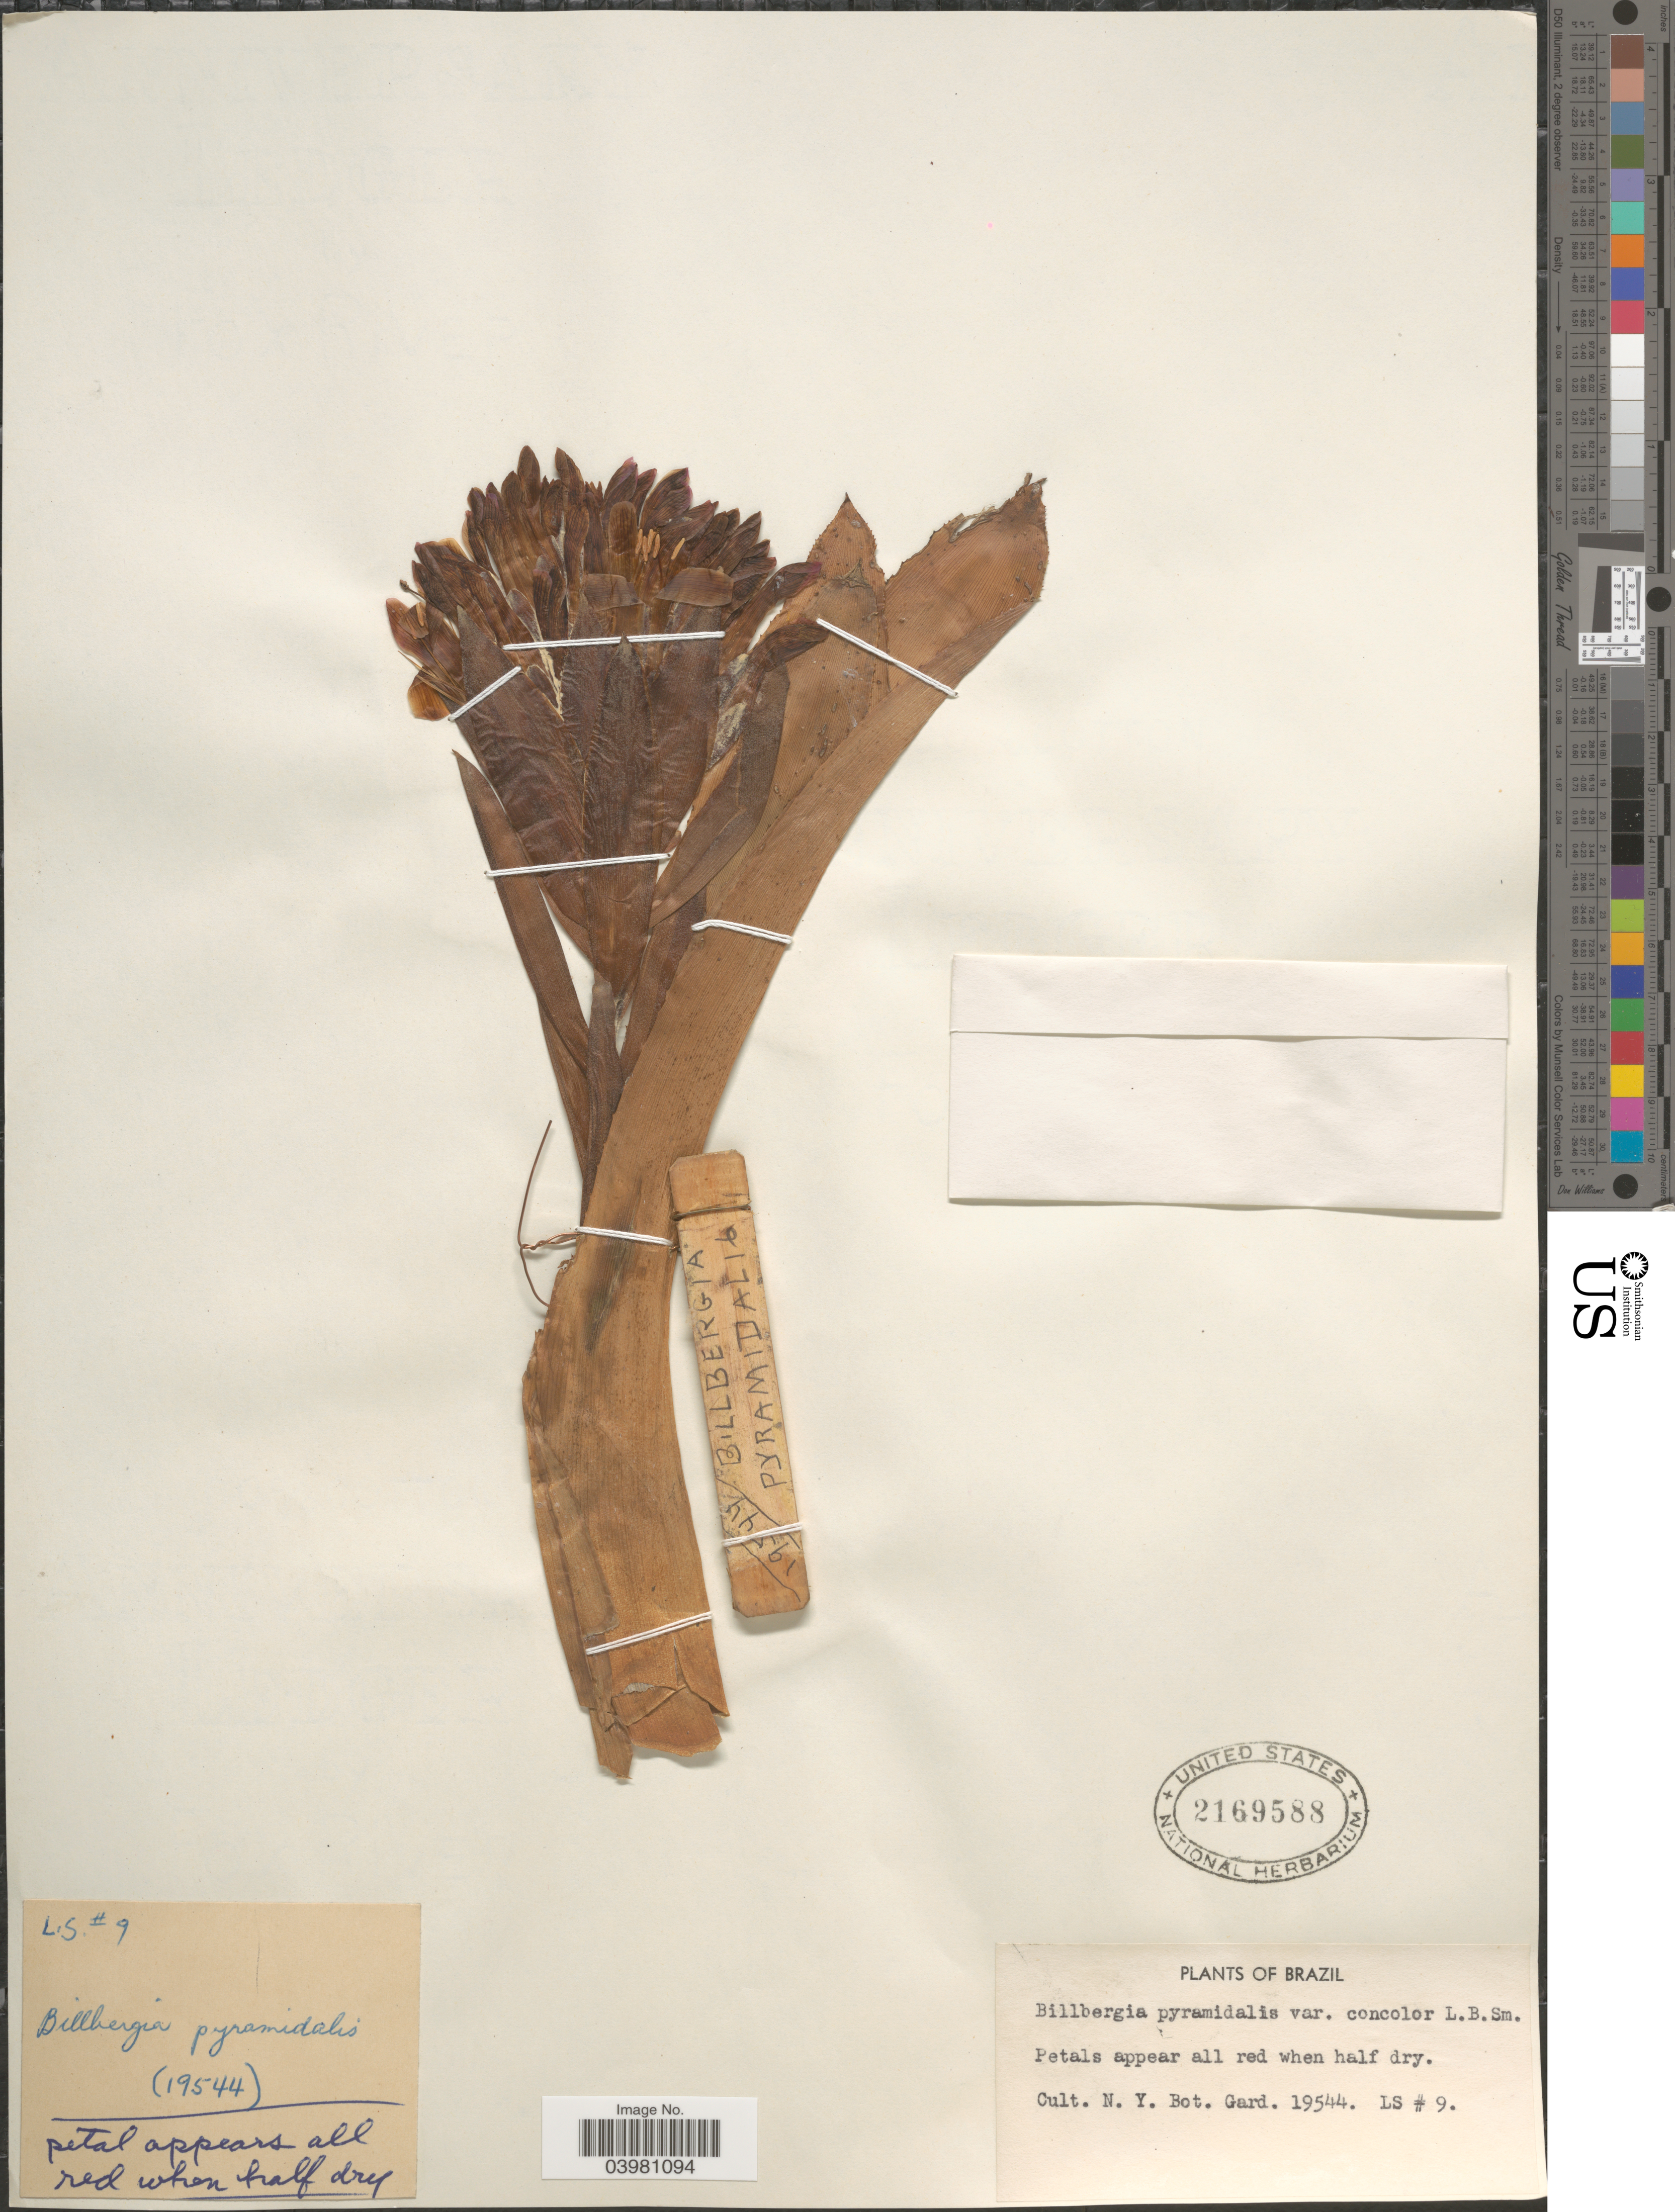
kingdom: Plantae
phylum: Tracheophyta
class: Liliopsida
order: Poales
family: Bromeliaceae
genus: Billbergia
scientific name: Billbergia pyramidalis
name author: (Sims) Lindl.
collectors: L. S.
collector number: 9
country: United States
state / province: New York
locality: N.Y. Bot. Gard. 19544.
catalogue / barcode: US 2169588